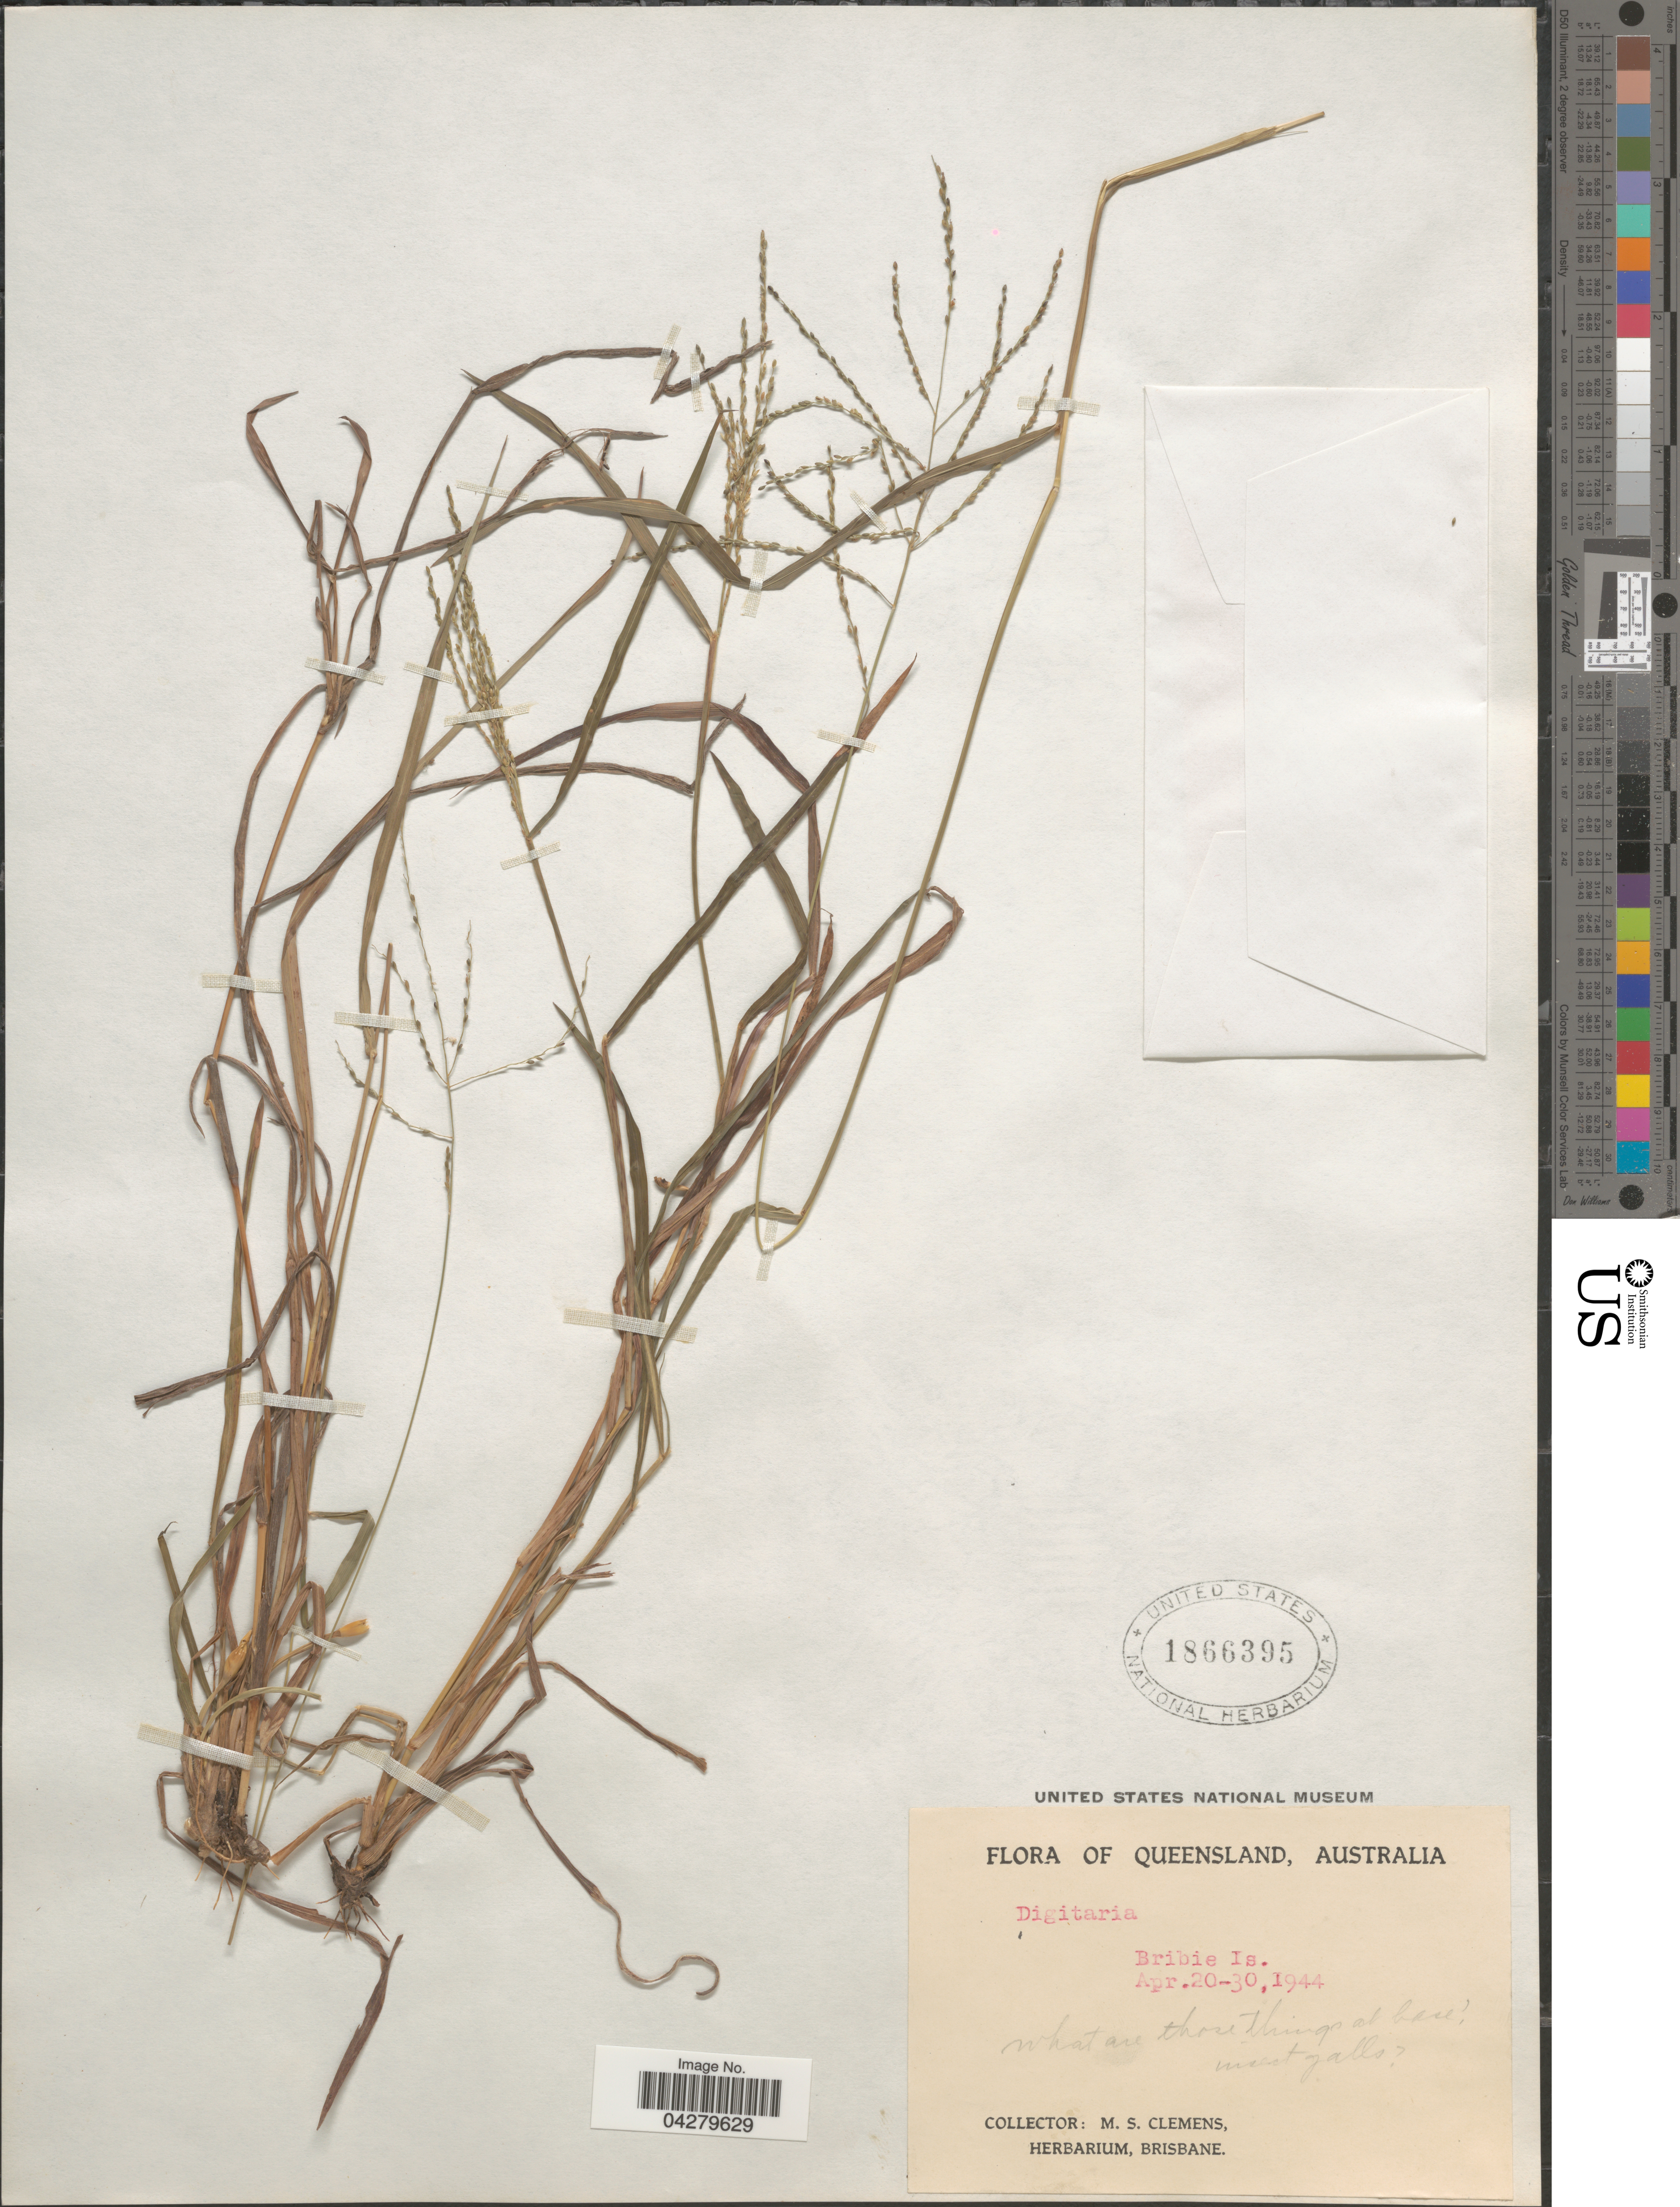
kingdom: Plantae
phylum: Tracheophyta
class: Liliopsida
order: Poales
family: Poaceae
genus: Digitaria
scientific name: Digitaria sp.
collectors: M. S. Clemens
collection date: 1944-04-20/1944-04-30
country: Australia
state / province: Queensland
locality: Bribie Is.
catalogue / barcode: US 1866395